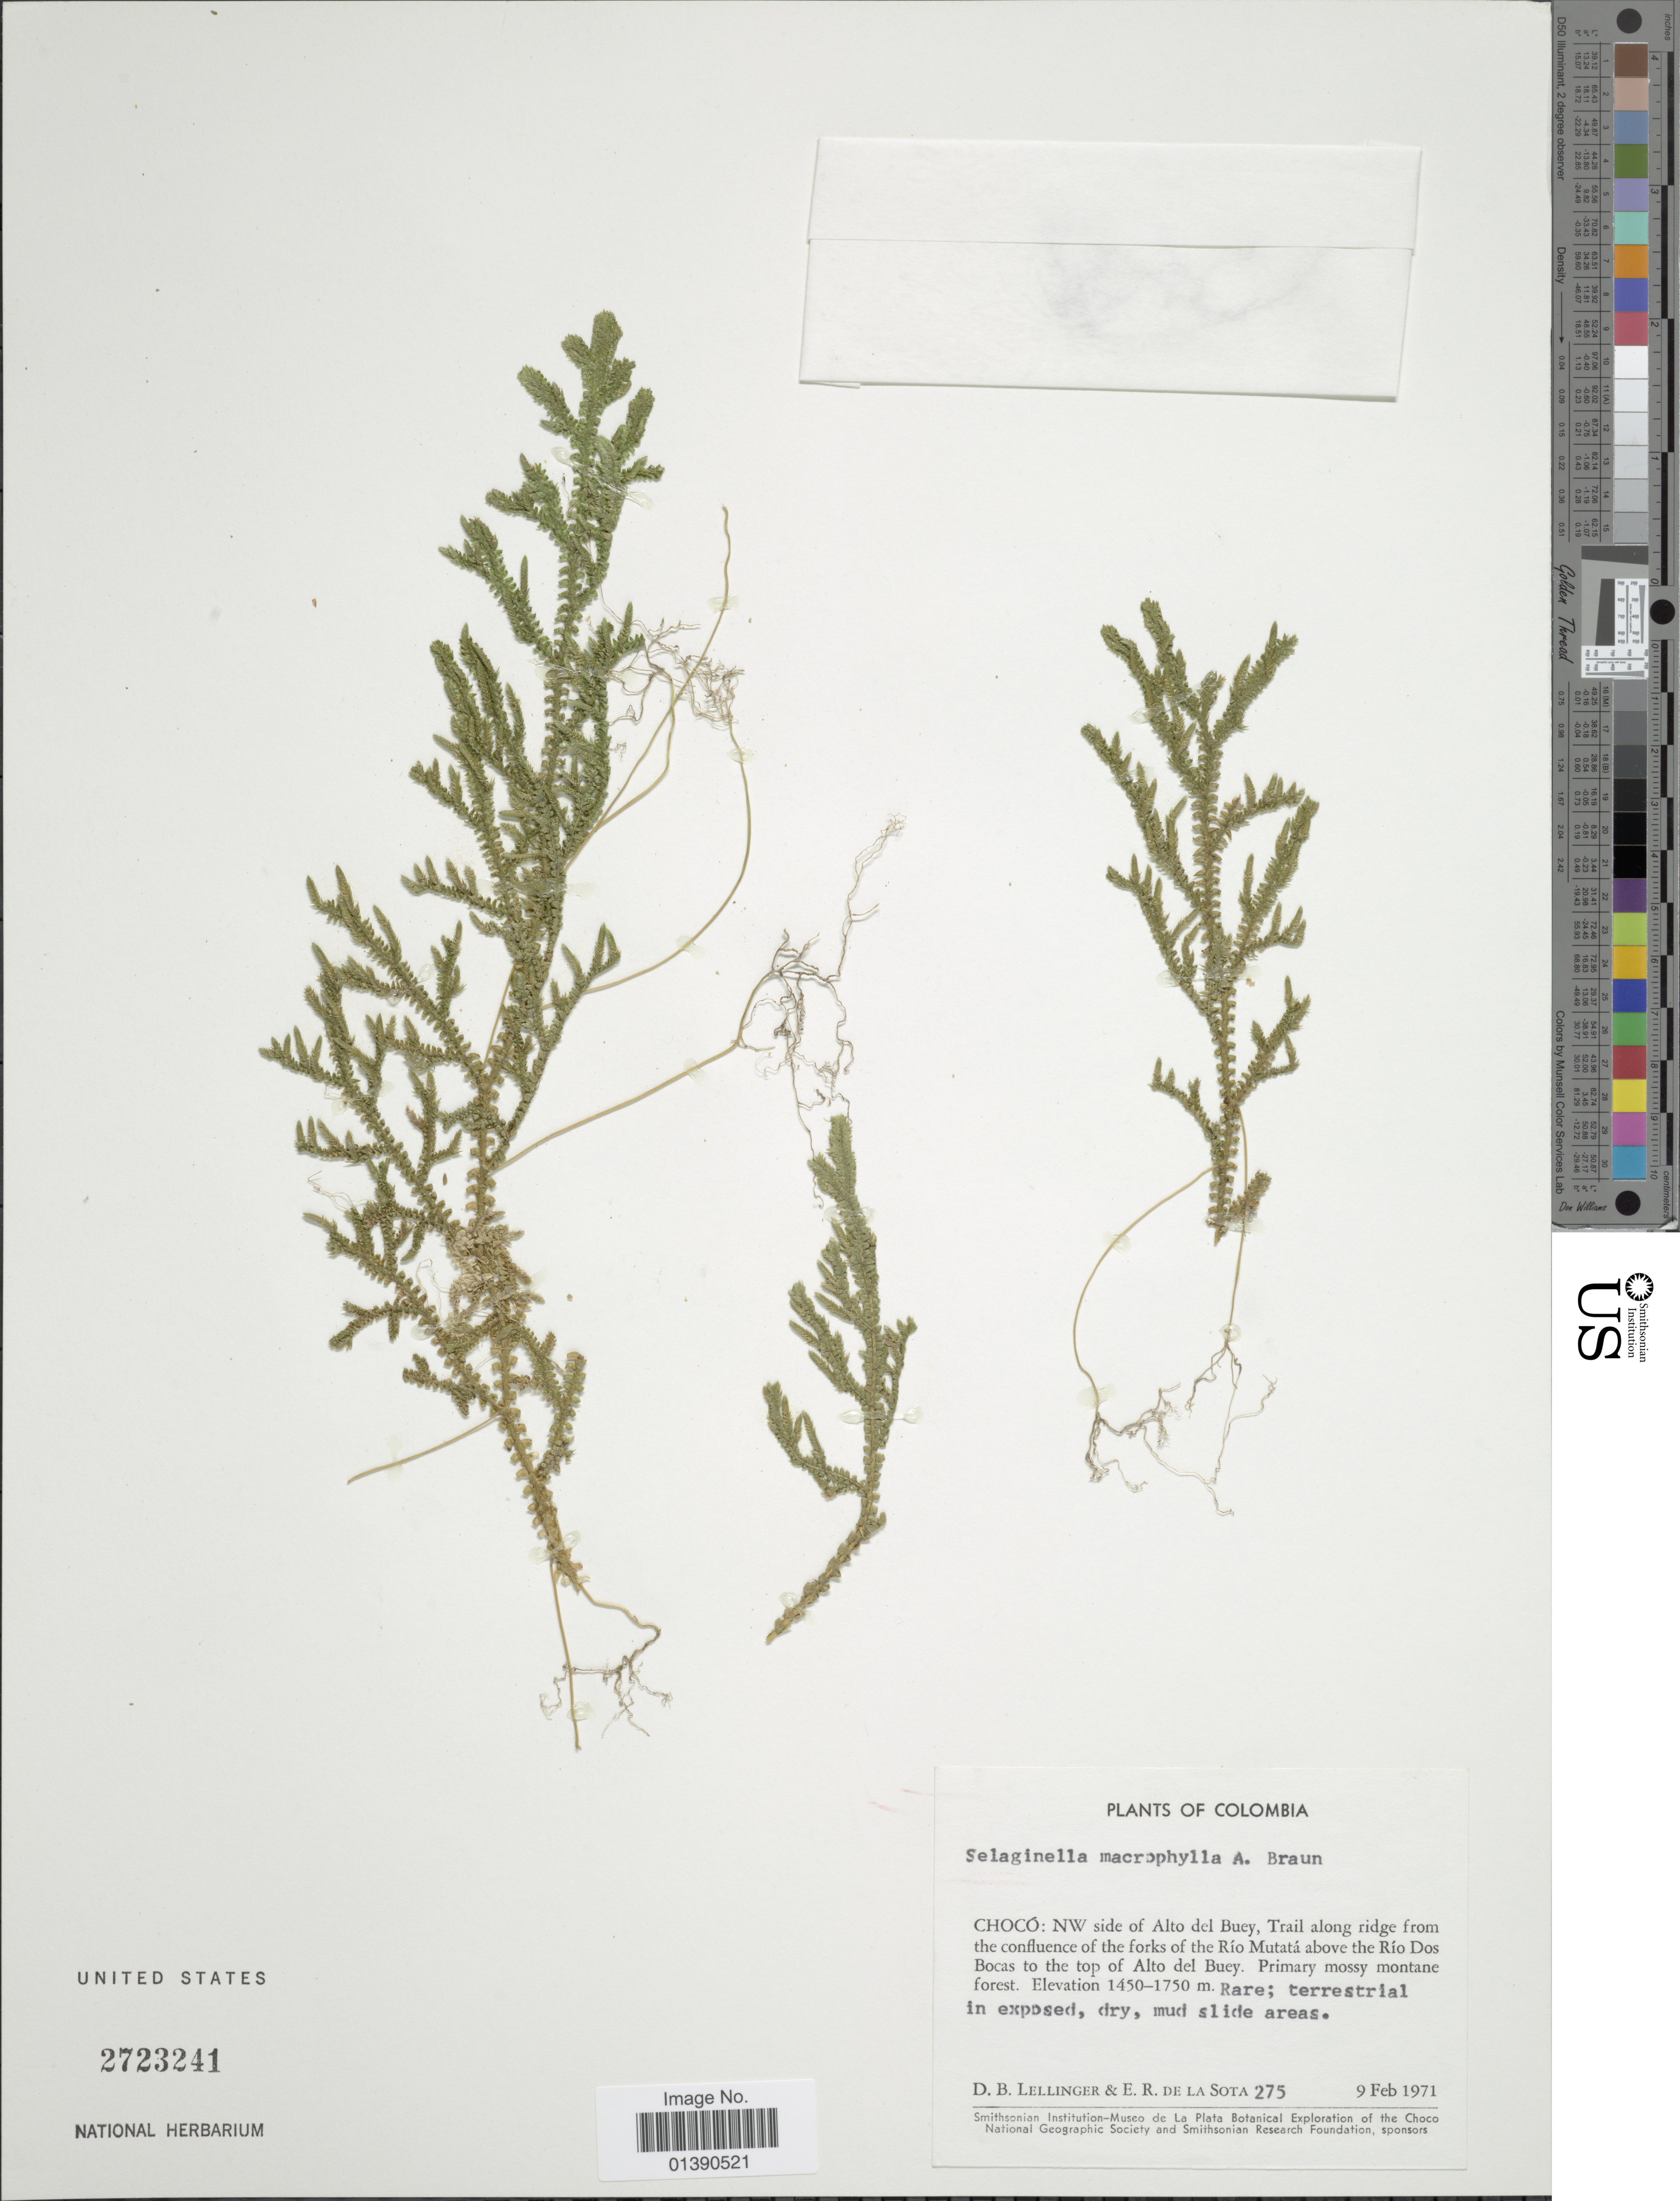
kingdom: Plantae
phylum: Tracheophyta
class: Lycopodiopsida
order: Selaginellales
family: Selaginellaceae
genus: Selaginella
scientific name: Selaginella diffusa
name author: (C. Presl) Spring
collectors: D. B. Lellinger & E. R. de la Sota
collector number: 275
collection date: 1971-02-09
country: Colombia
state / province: Chocó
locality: NW side of Alto del Buey, Trail along ridge from the confluence of the forks of the Río Mutatá above the Río Dos Bocas to the top of Alto del Buey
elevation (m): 1450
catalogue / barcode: US 2723241